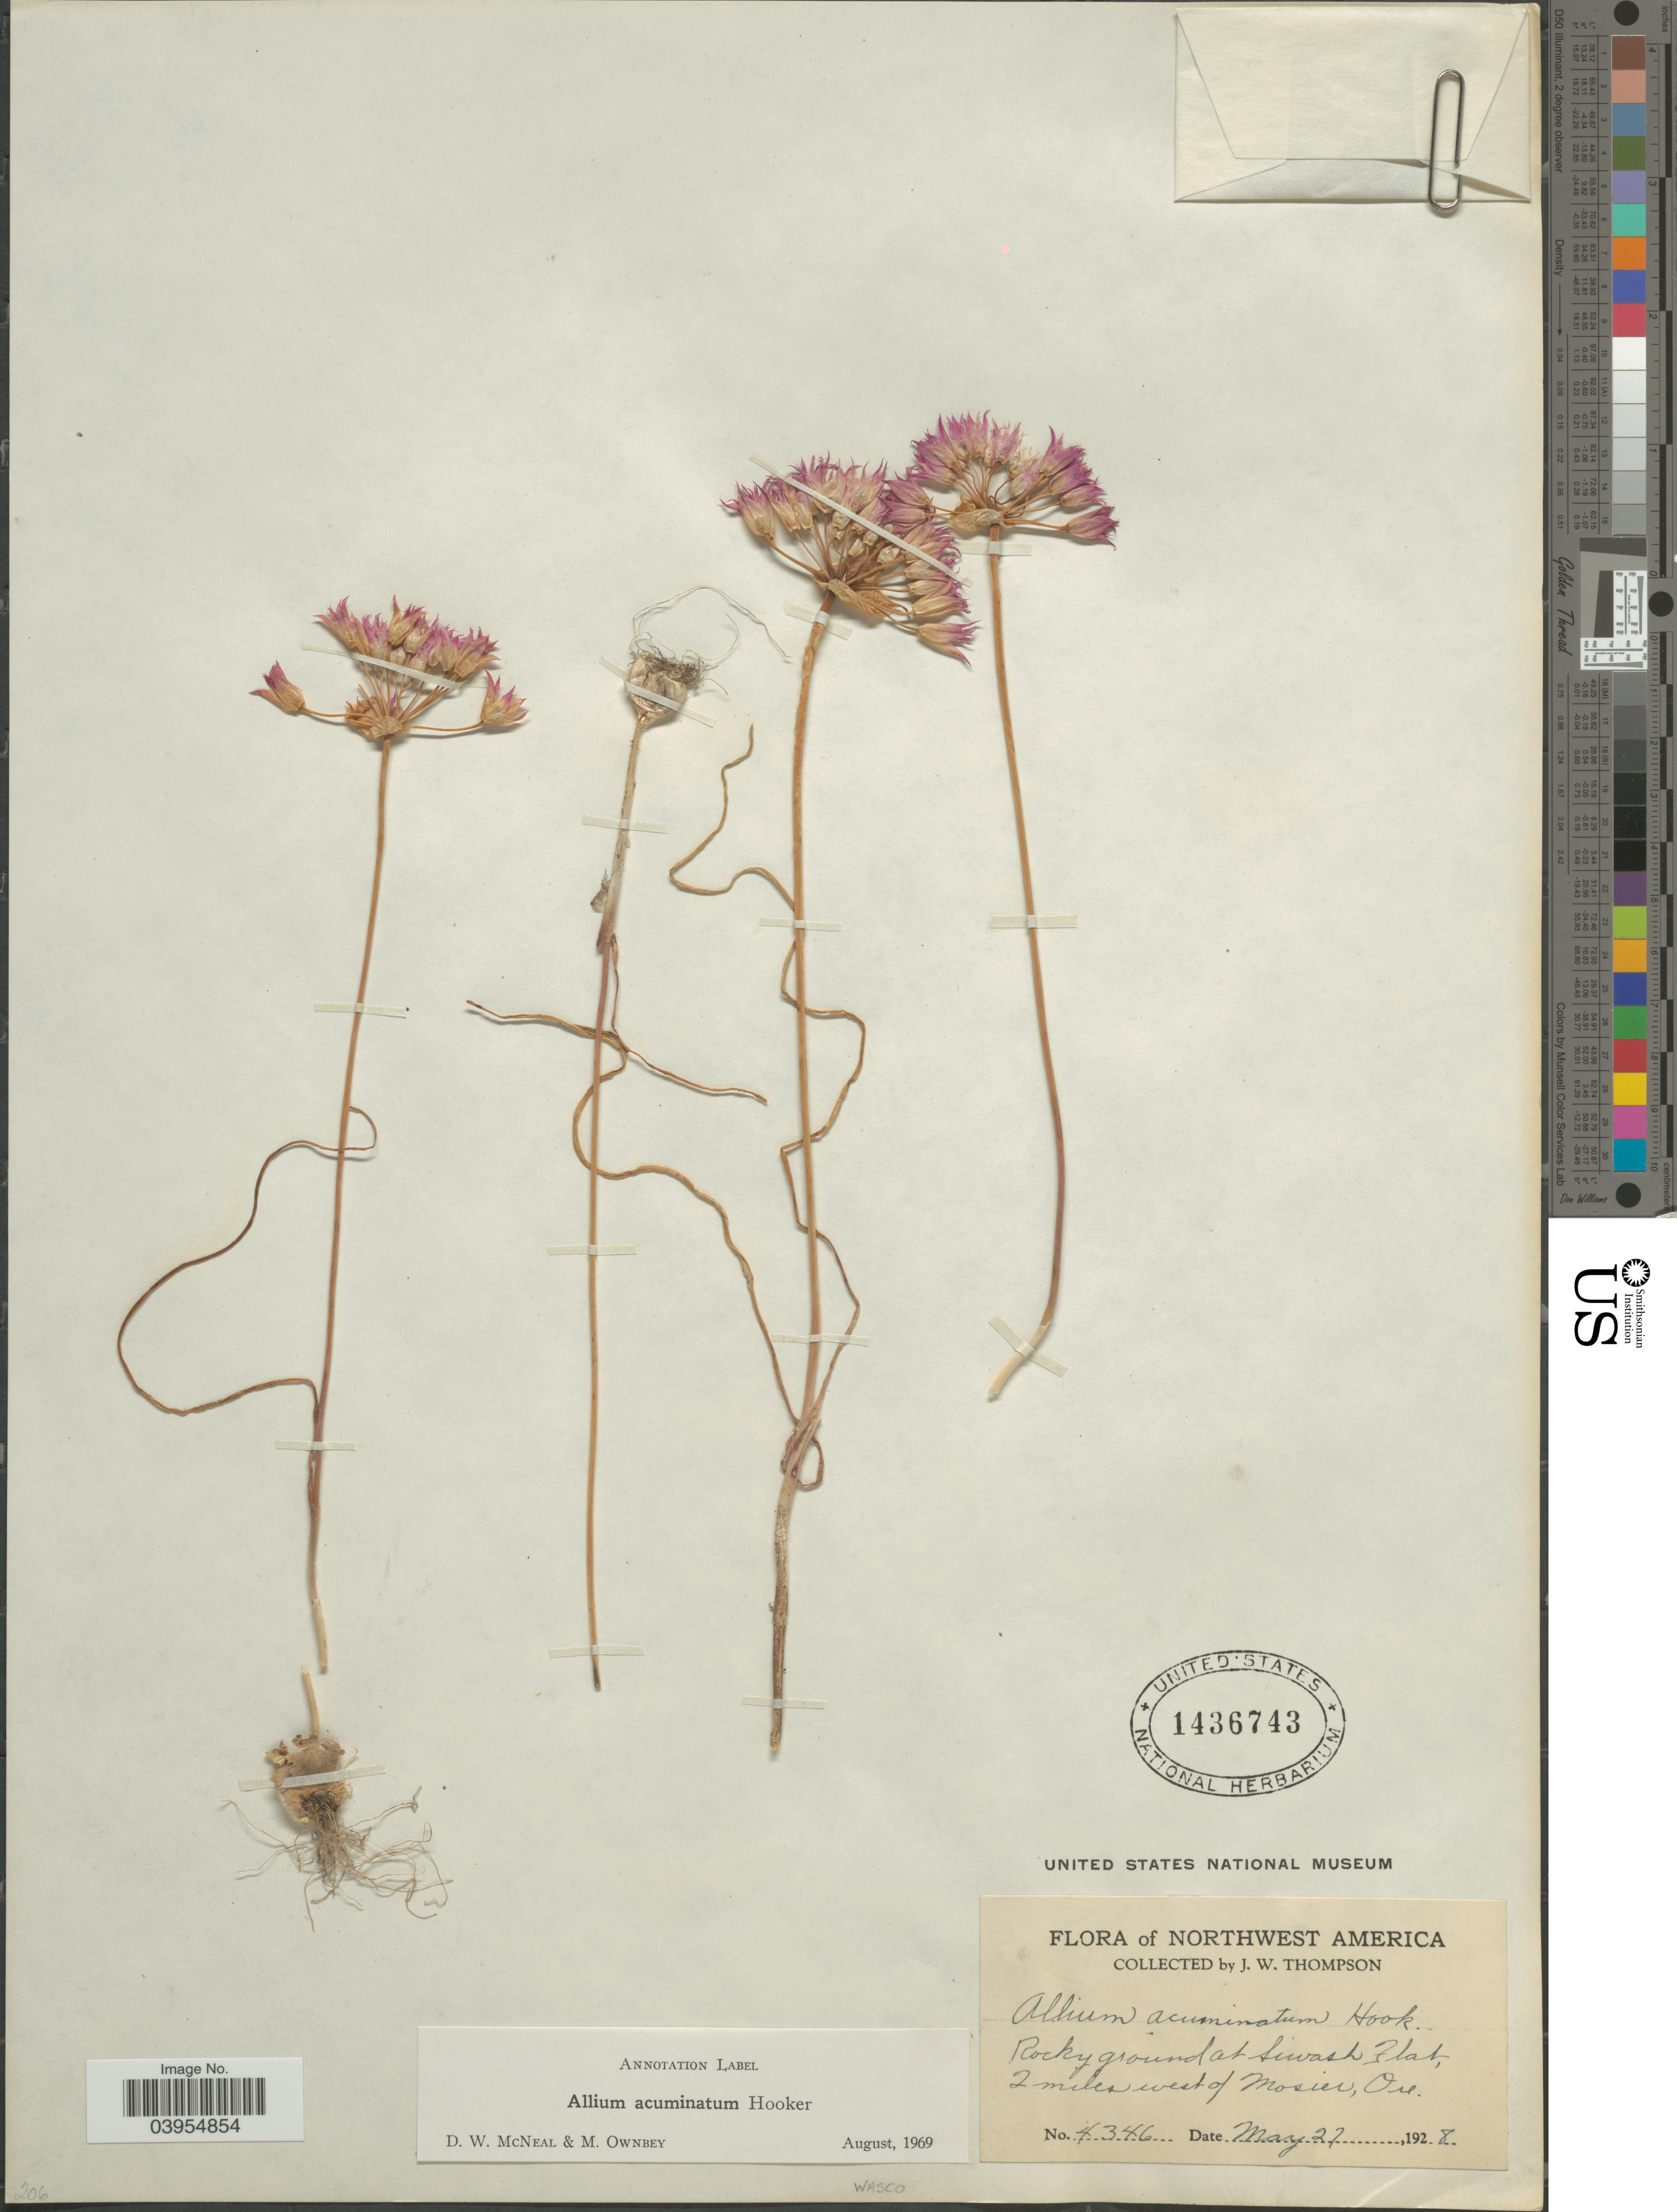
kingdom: Plantae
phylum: Tracheophyta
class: Liliopsida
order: Asparagales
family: Amaryllidaceae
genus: Allium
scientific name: Allium acuminatum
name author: Hook.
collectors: J. Thompson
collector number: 4346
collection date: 1928-05-27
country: United States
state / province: Oregon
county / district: Wasco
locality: Northwest America. Rocky ground at Siwash Flat, 2 miles west of Mosier. Wasco.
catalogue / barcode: US 1436743